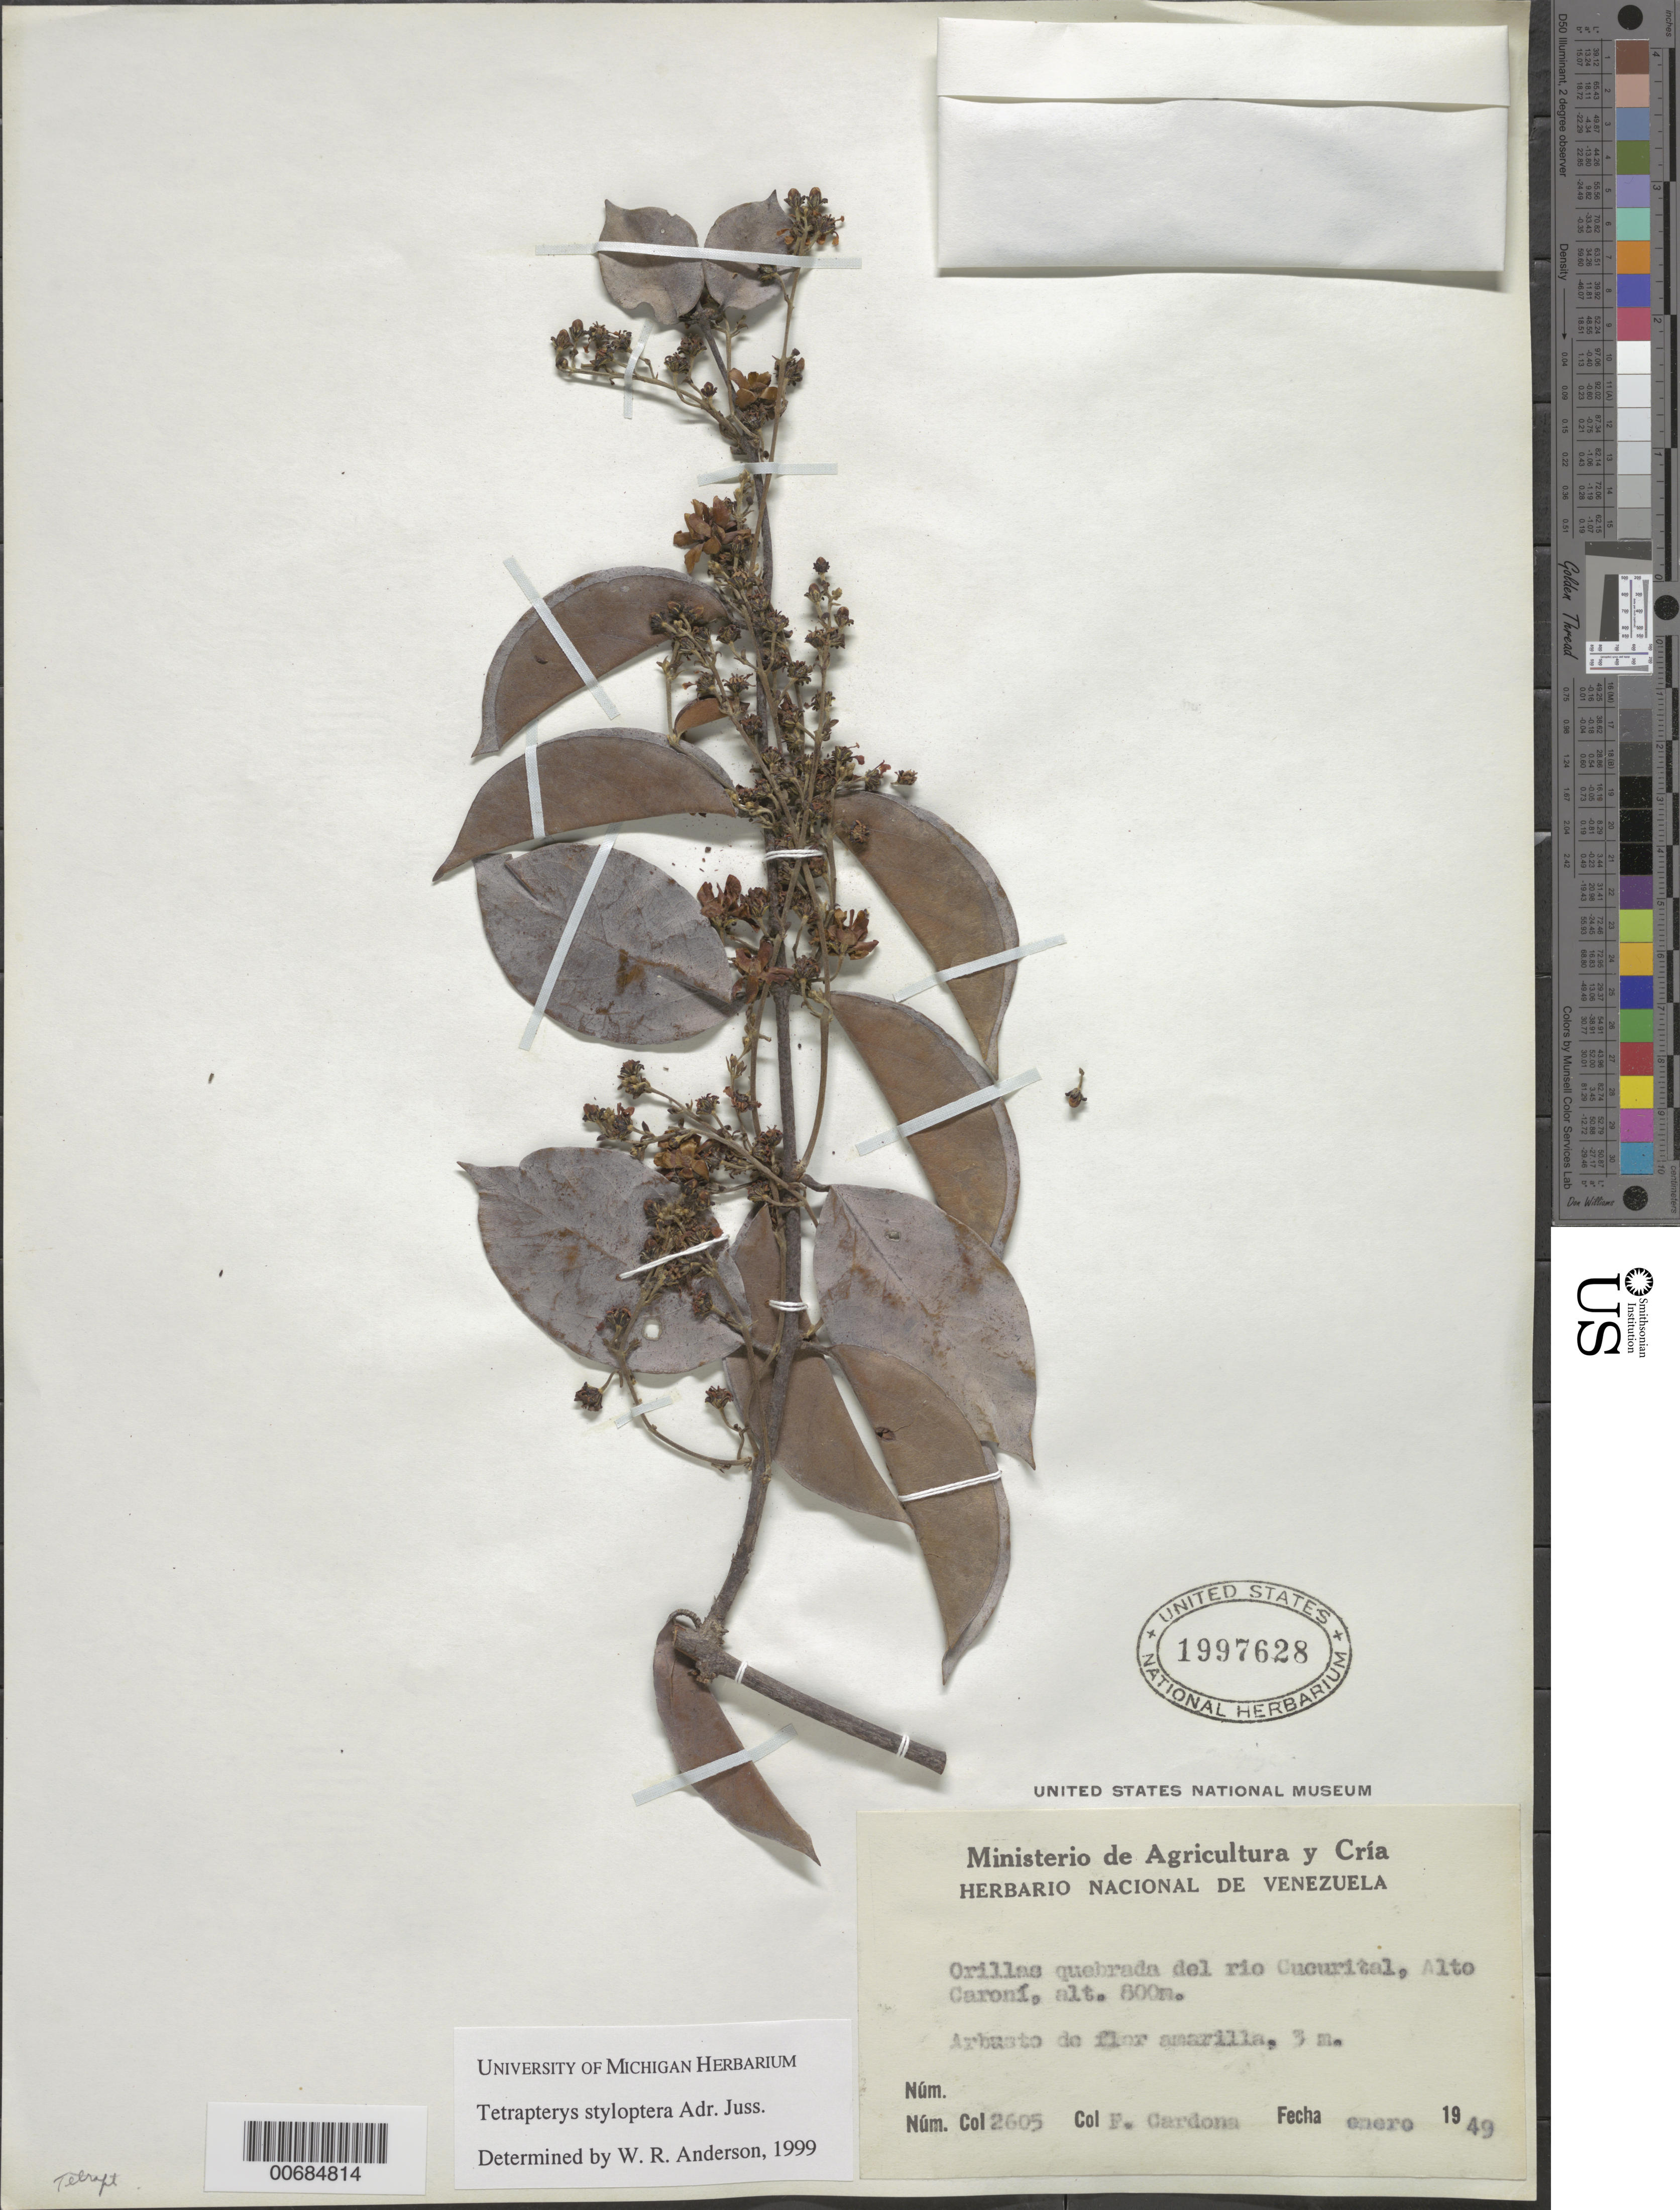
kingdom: Plantae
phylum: Tracheophyta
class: Magnoliopsida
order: Malpighiales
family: Malpighiaceae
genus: Glicophyllum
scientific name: Glicophyllum stylopterum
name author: (A. Juss.) R.F. Almeida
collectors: F. Cardona Puig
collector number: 2605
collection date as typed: Jan-49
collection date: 1949-01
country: Venezuela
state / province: Bolívar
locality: Río Cucuital, Alto Río Caroní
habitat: Riverbank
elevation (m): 800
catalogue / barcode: US 1997628